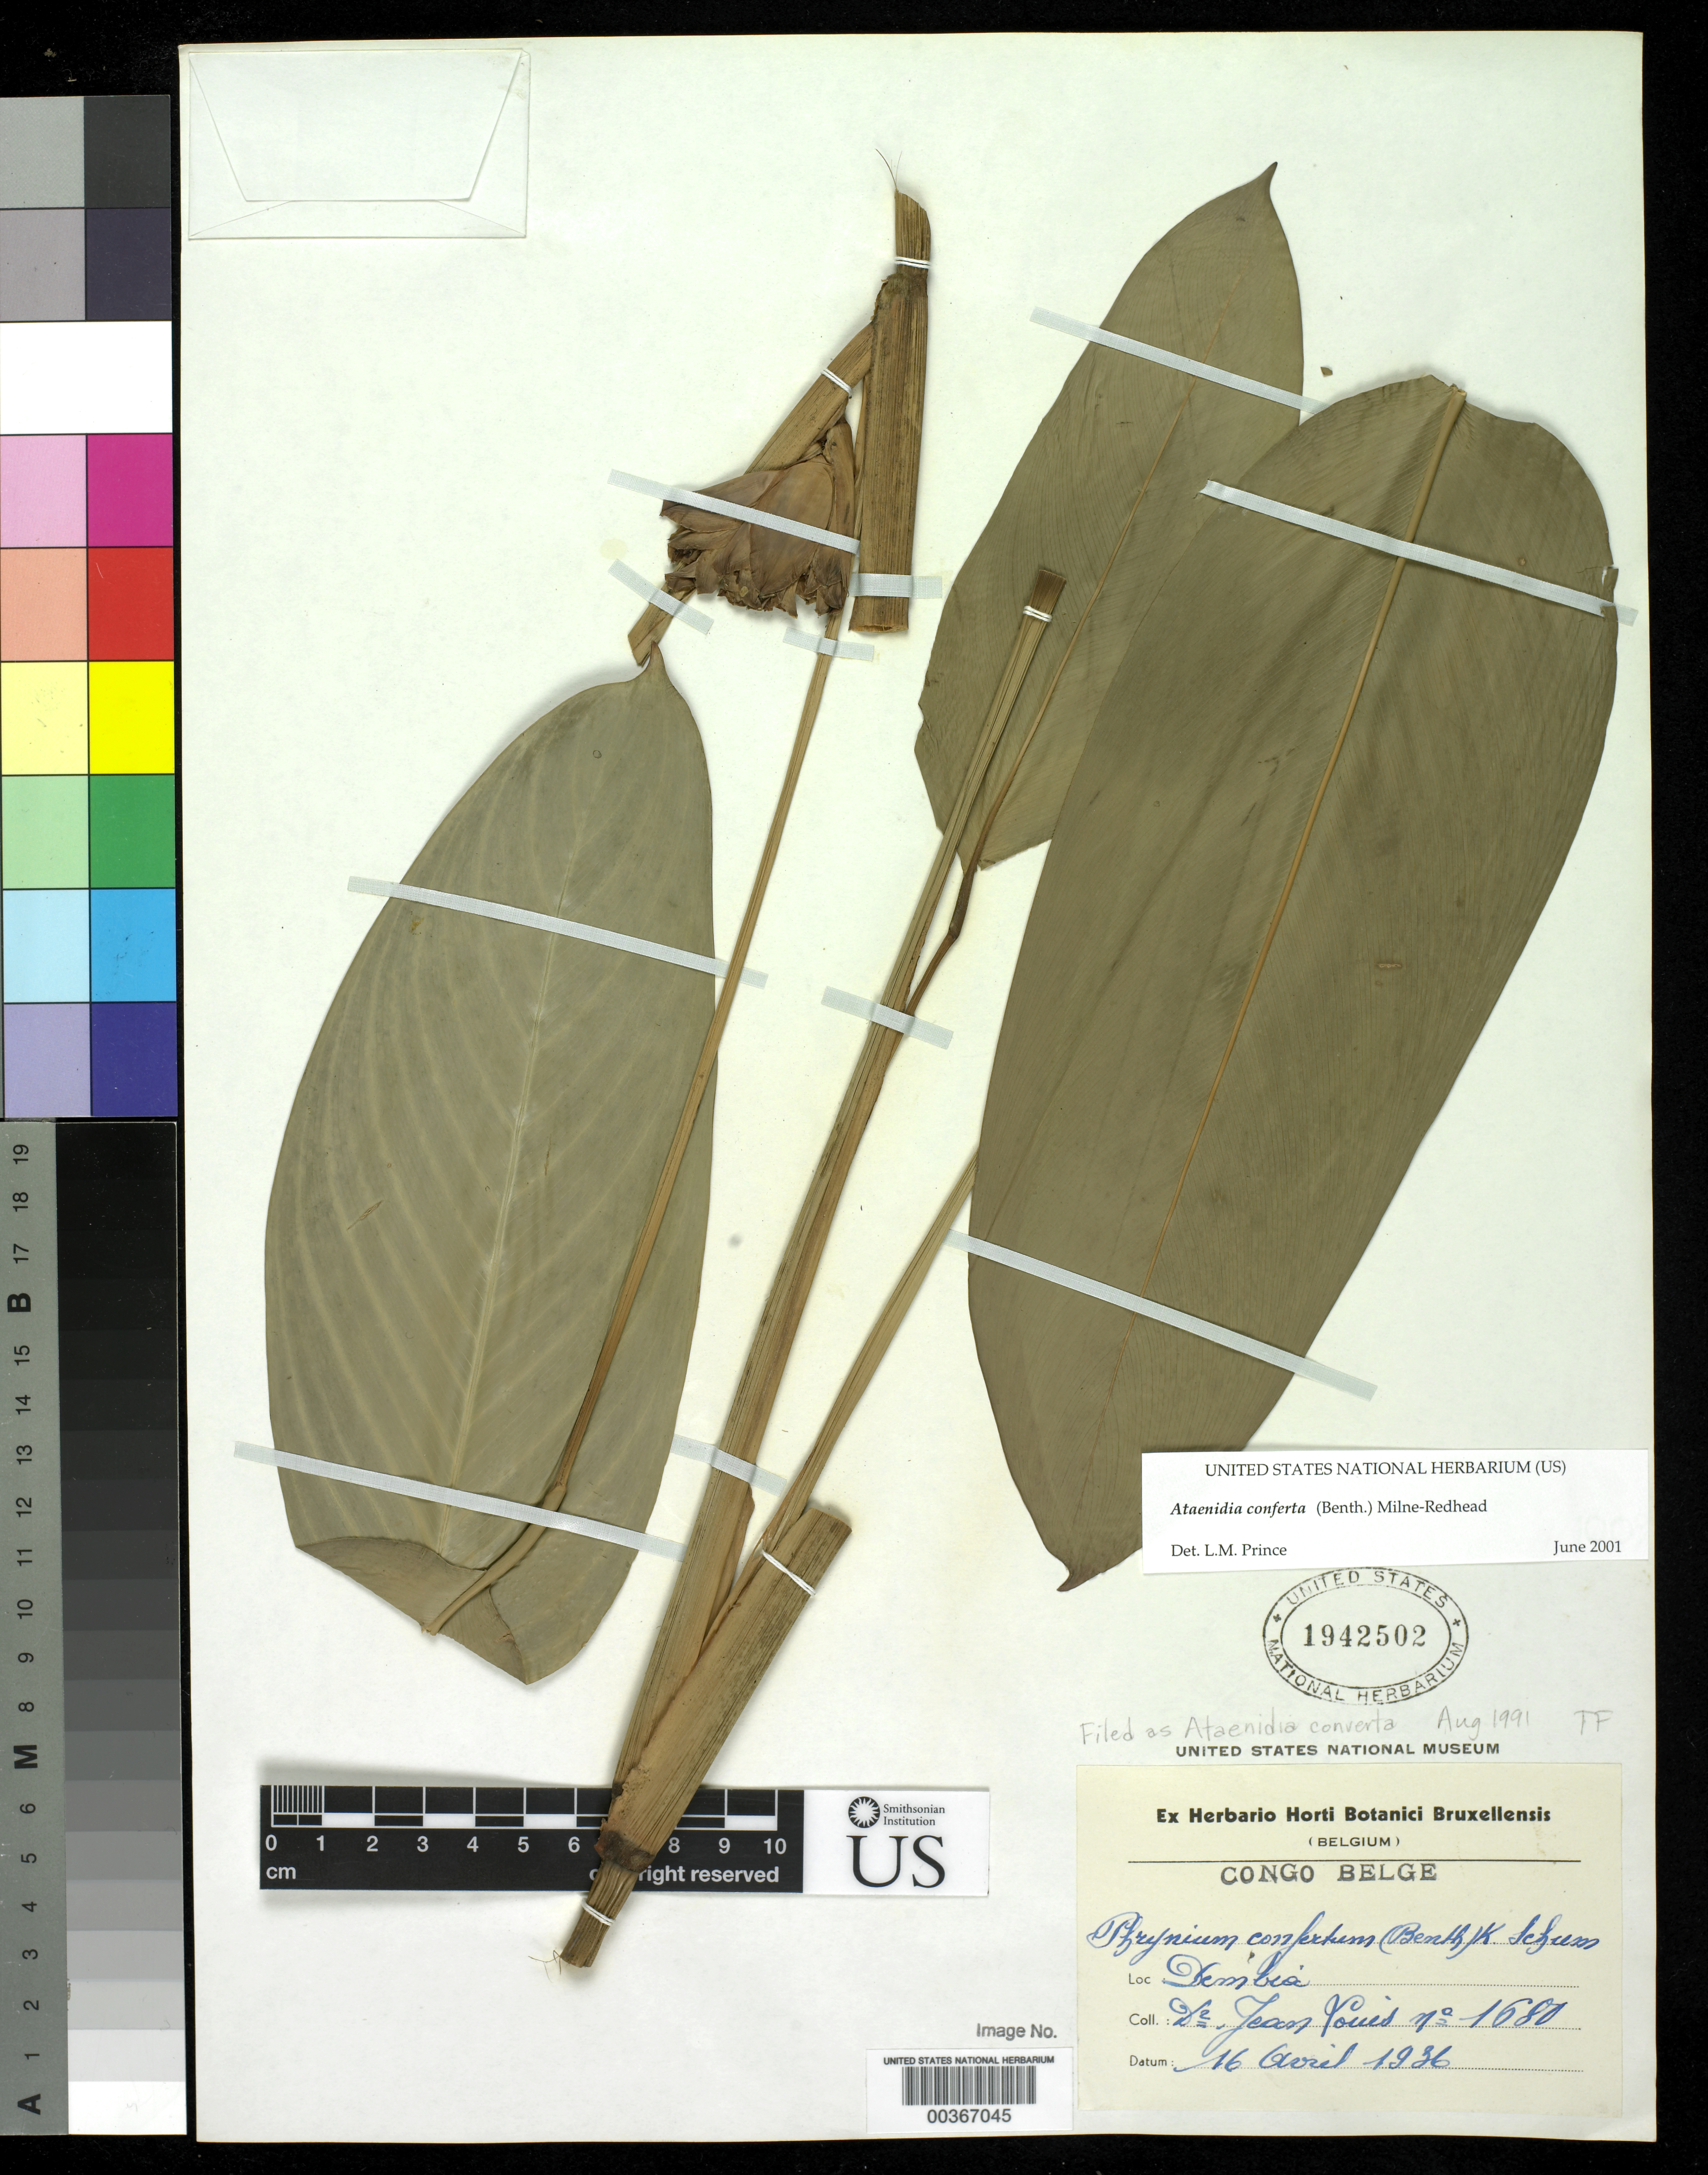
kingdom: Plantae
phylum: Tracheophyta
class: Liliopsida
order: Zingiberales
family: Marantaceae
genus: Marantochloa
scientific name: Marantochloa conferta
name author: (Benth.) A.C. Ley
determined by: Strong, M. T., (US), Smithsonian Institution - National Museum of Natural History (UNITED STATES)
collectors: J. Vouis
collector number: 1680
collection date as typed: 16 Apr 1936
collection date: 1936-04-16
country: Congo, Democratic Republic of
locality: Congo belge, dembia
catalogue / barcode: US 1942502